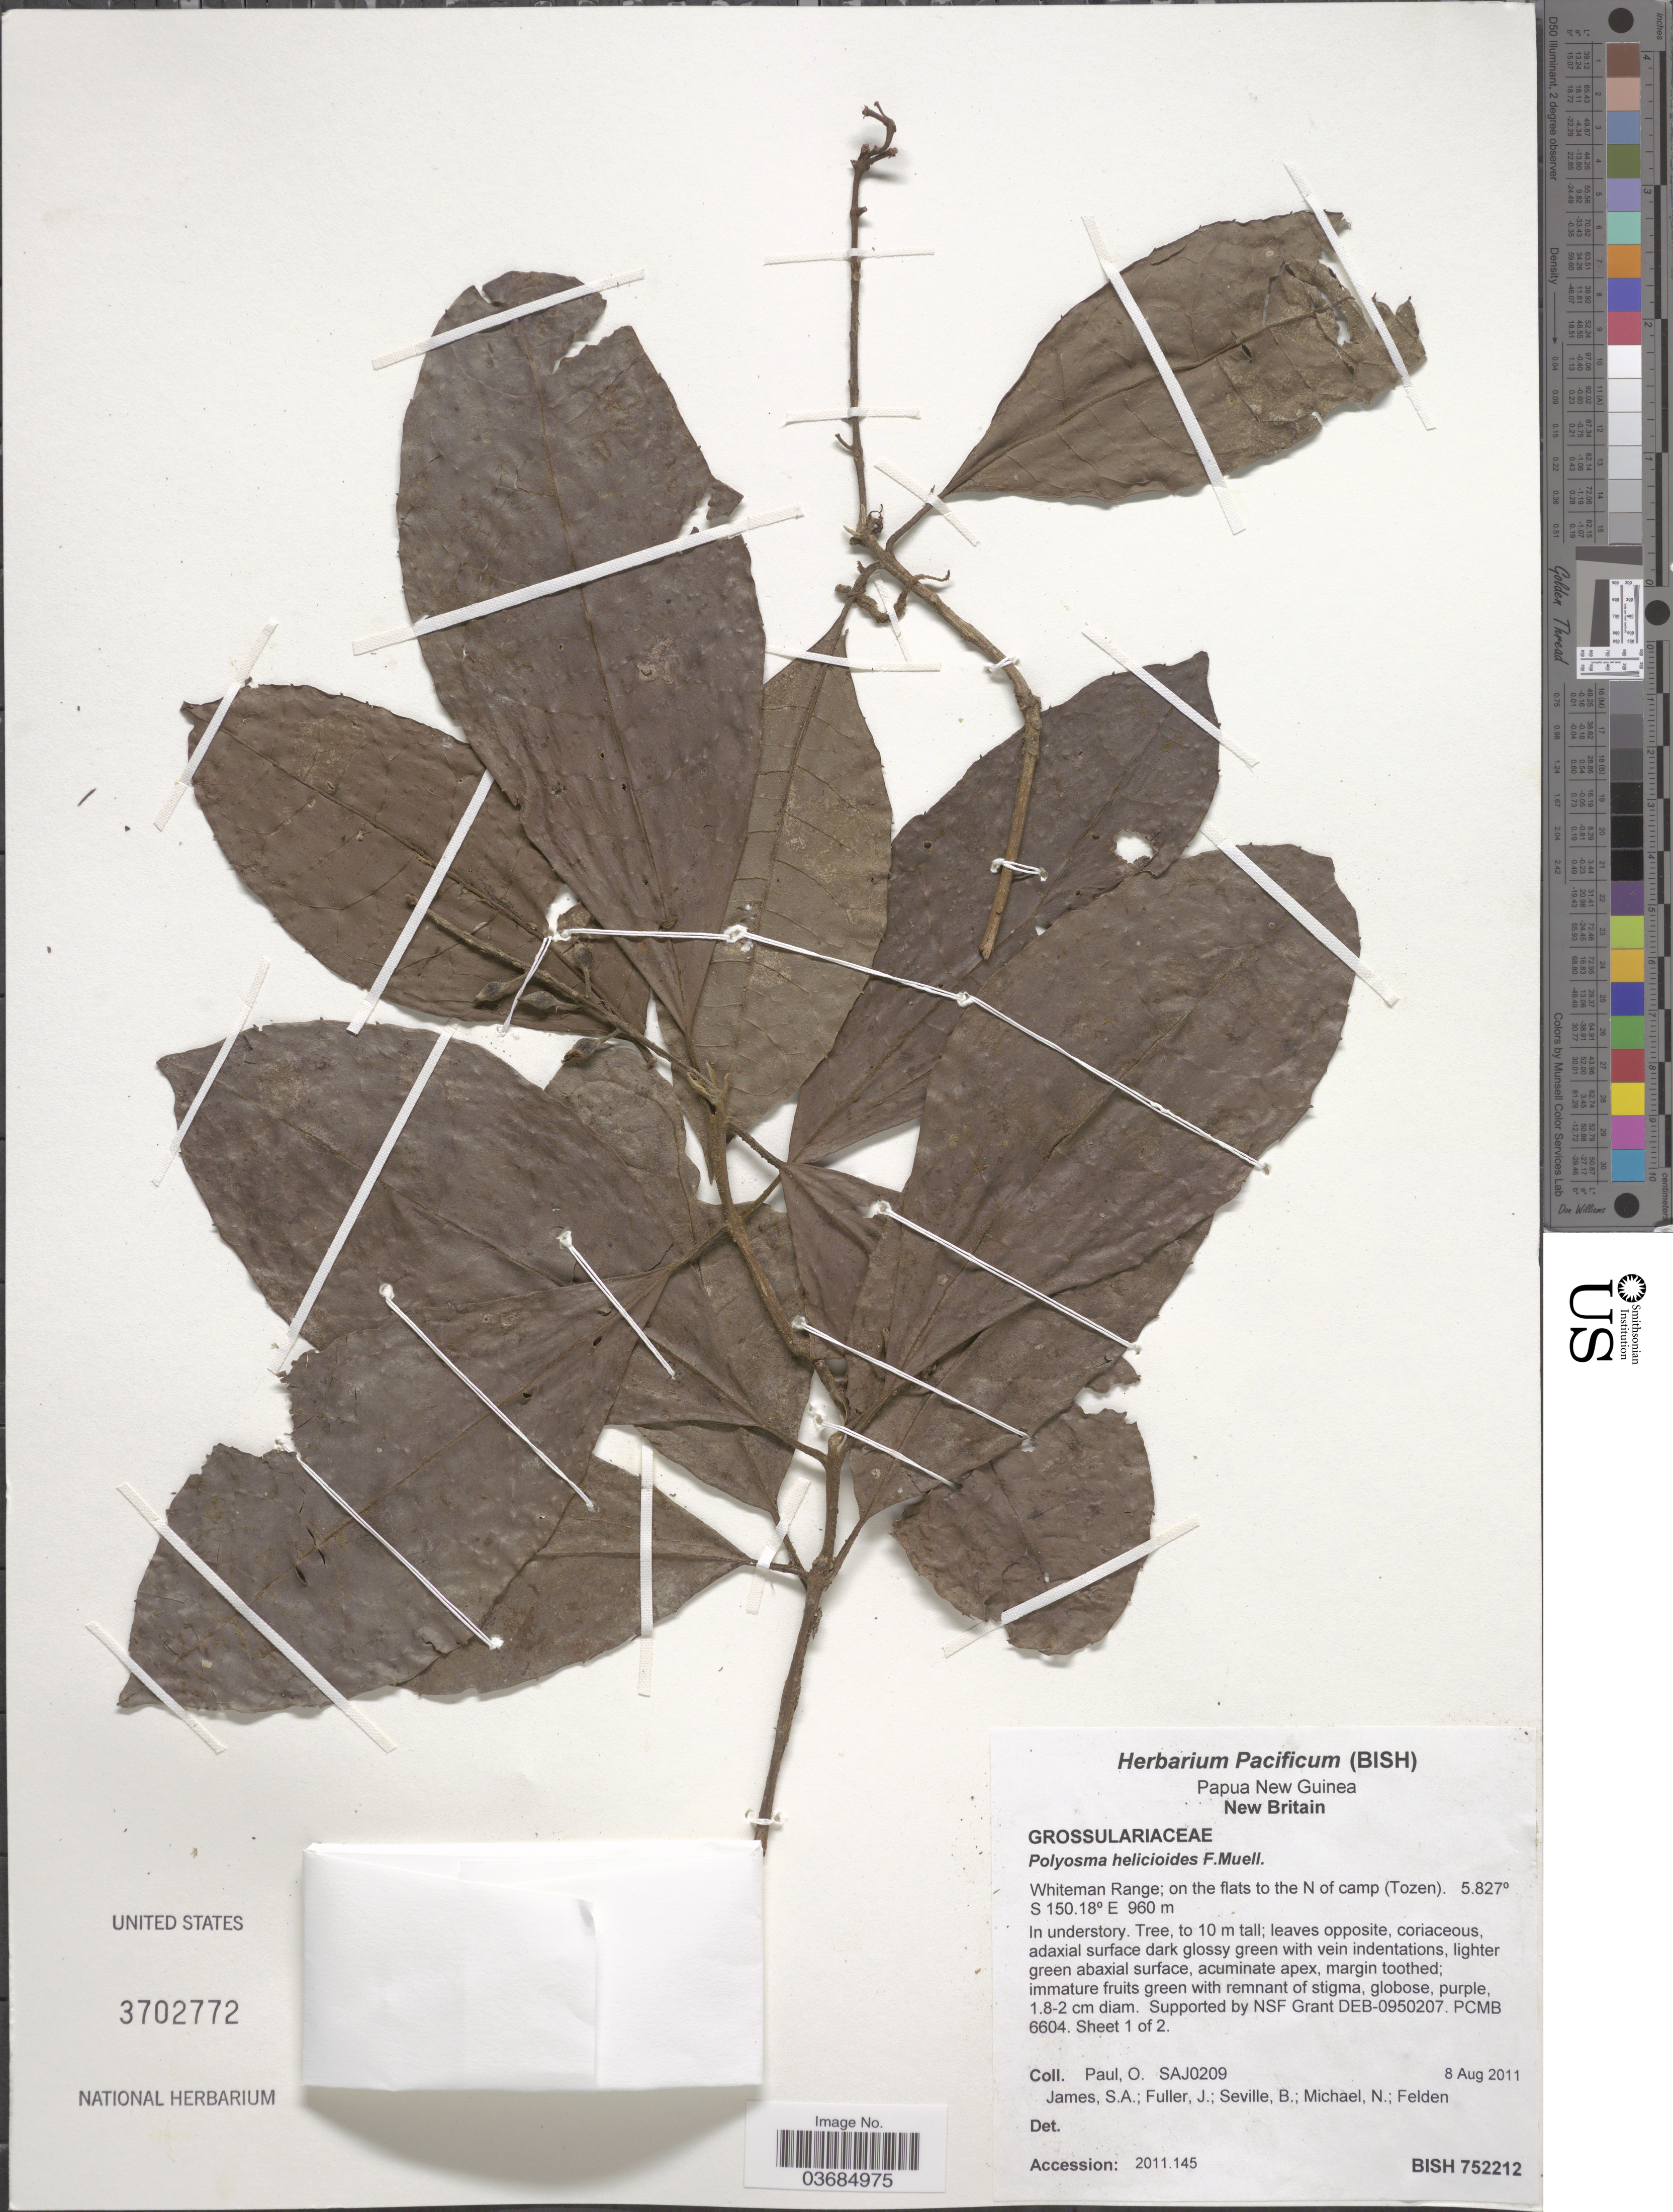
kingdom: Plantae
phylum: Tracheophyta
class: Magnoliopsida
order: Escalloniales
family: Escalloniaceae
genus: Polyosma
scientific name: Polyosma helicioides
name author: F. Muell.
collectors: O. Paul, S. James, J. Fuller, B. Seville & et al.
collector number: SAJ0209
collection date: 2011-08-08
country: Papua New Guinea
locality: New Britain. Whiteman Range; on the flats to the N of camp (Tozen).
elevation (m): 960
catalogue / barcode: US 3702772